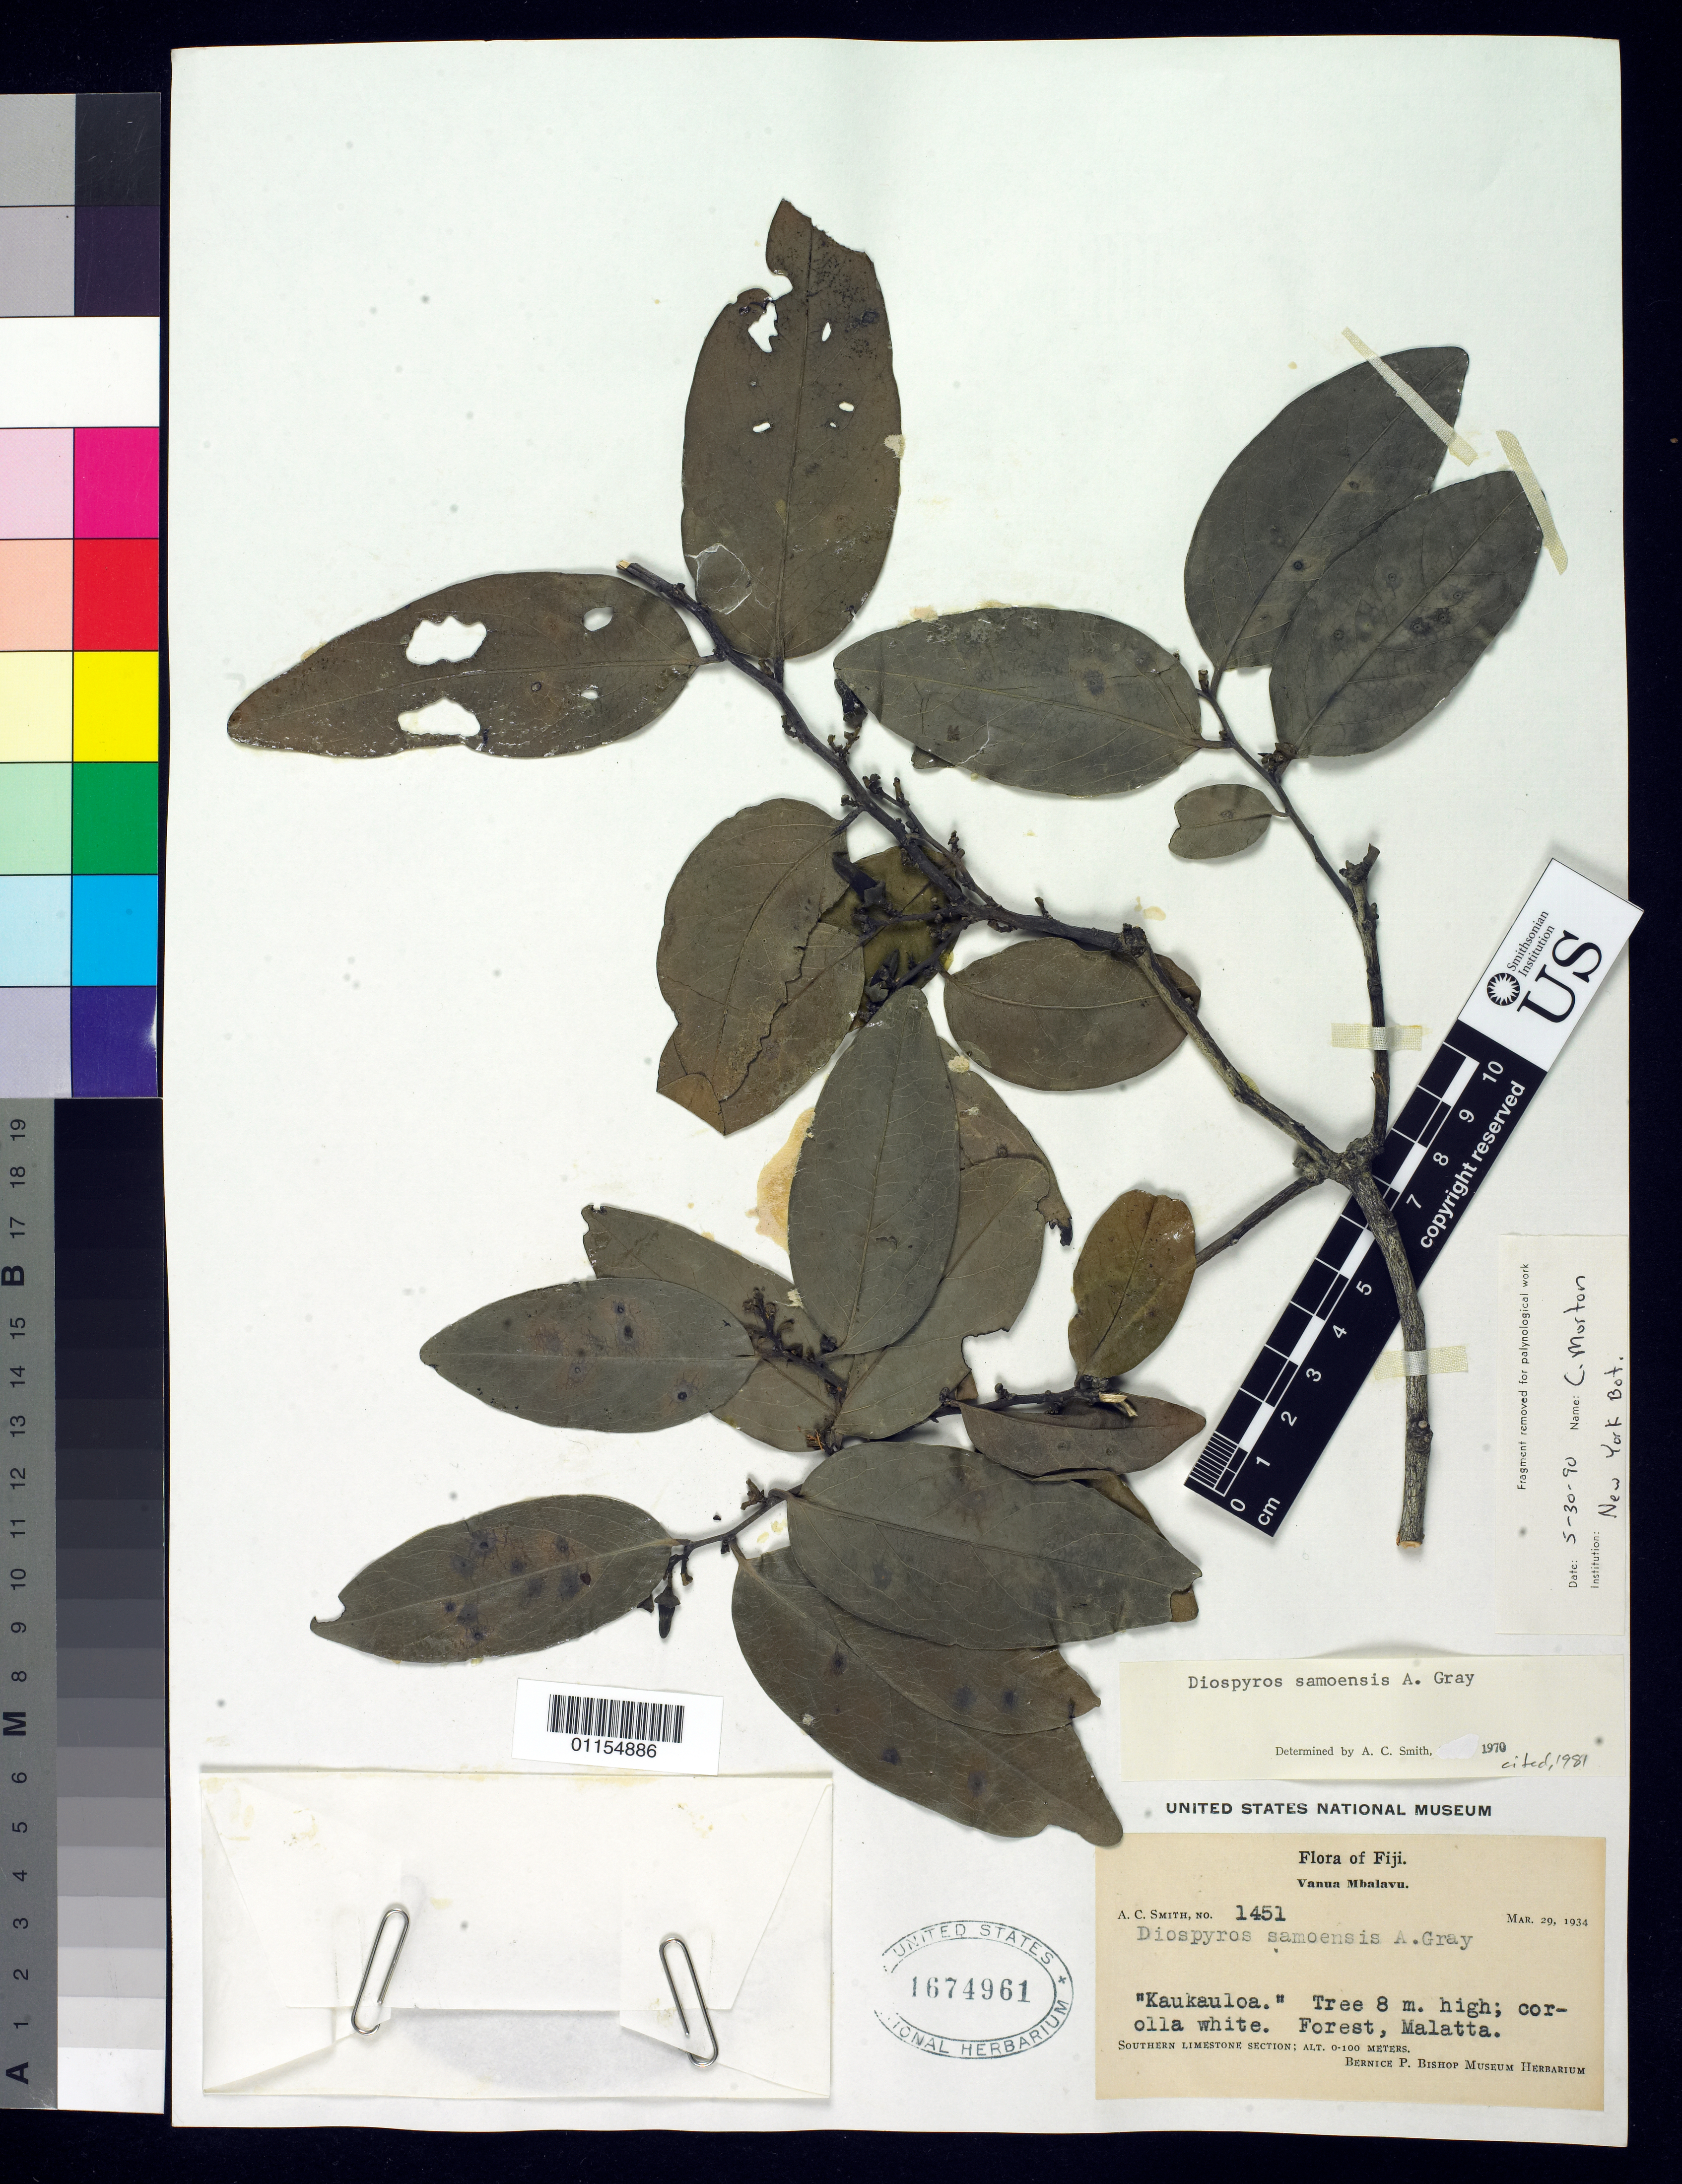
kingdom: Plantae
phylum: Tracheophyta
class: Magnoliopsida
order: Ericales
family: Ebenaceae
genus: Diospyros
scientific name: Diospyros samoensis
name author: A. Gray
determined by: Smith, A. C.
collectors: A. C. Smith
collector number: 1451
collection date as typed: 29 Mar 1934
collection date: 1934-03-29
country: Fiji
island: Namalata [Malatta]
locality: Vanua Mbalavu.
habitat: Forest.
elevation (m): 0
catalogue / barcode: US 1674961